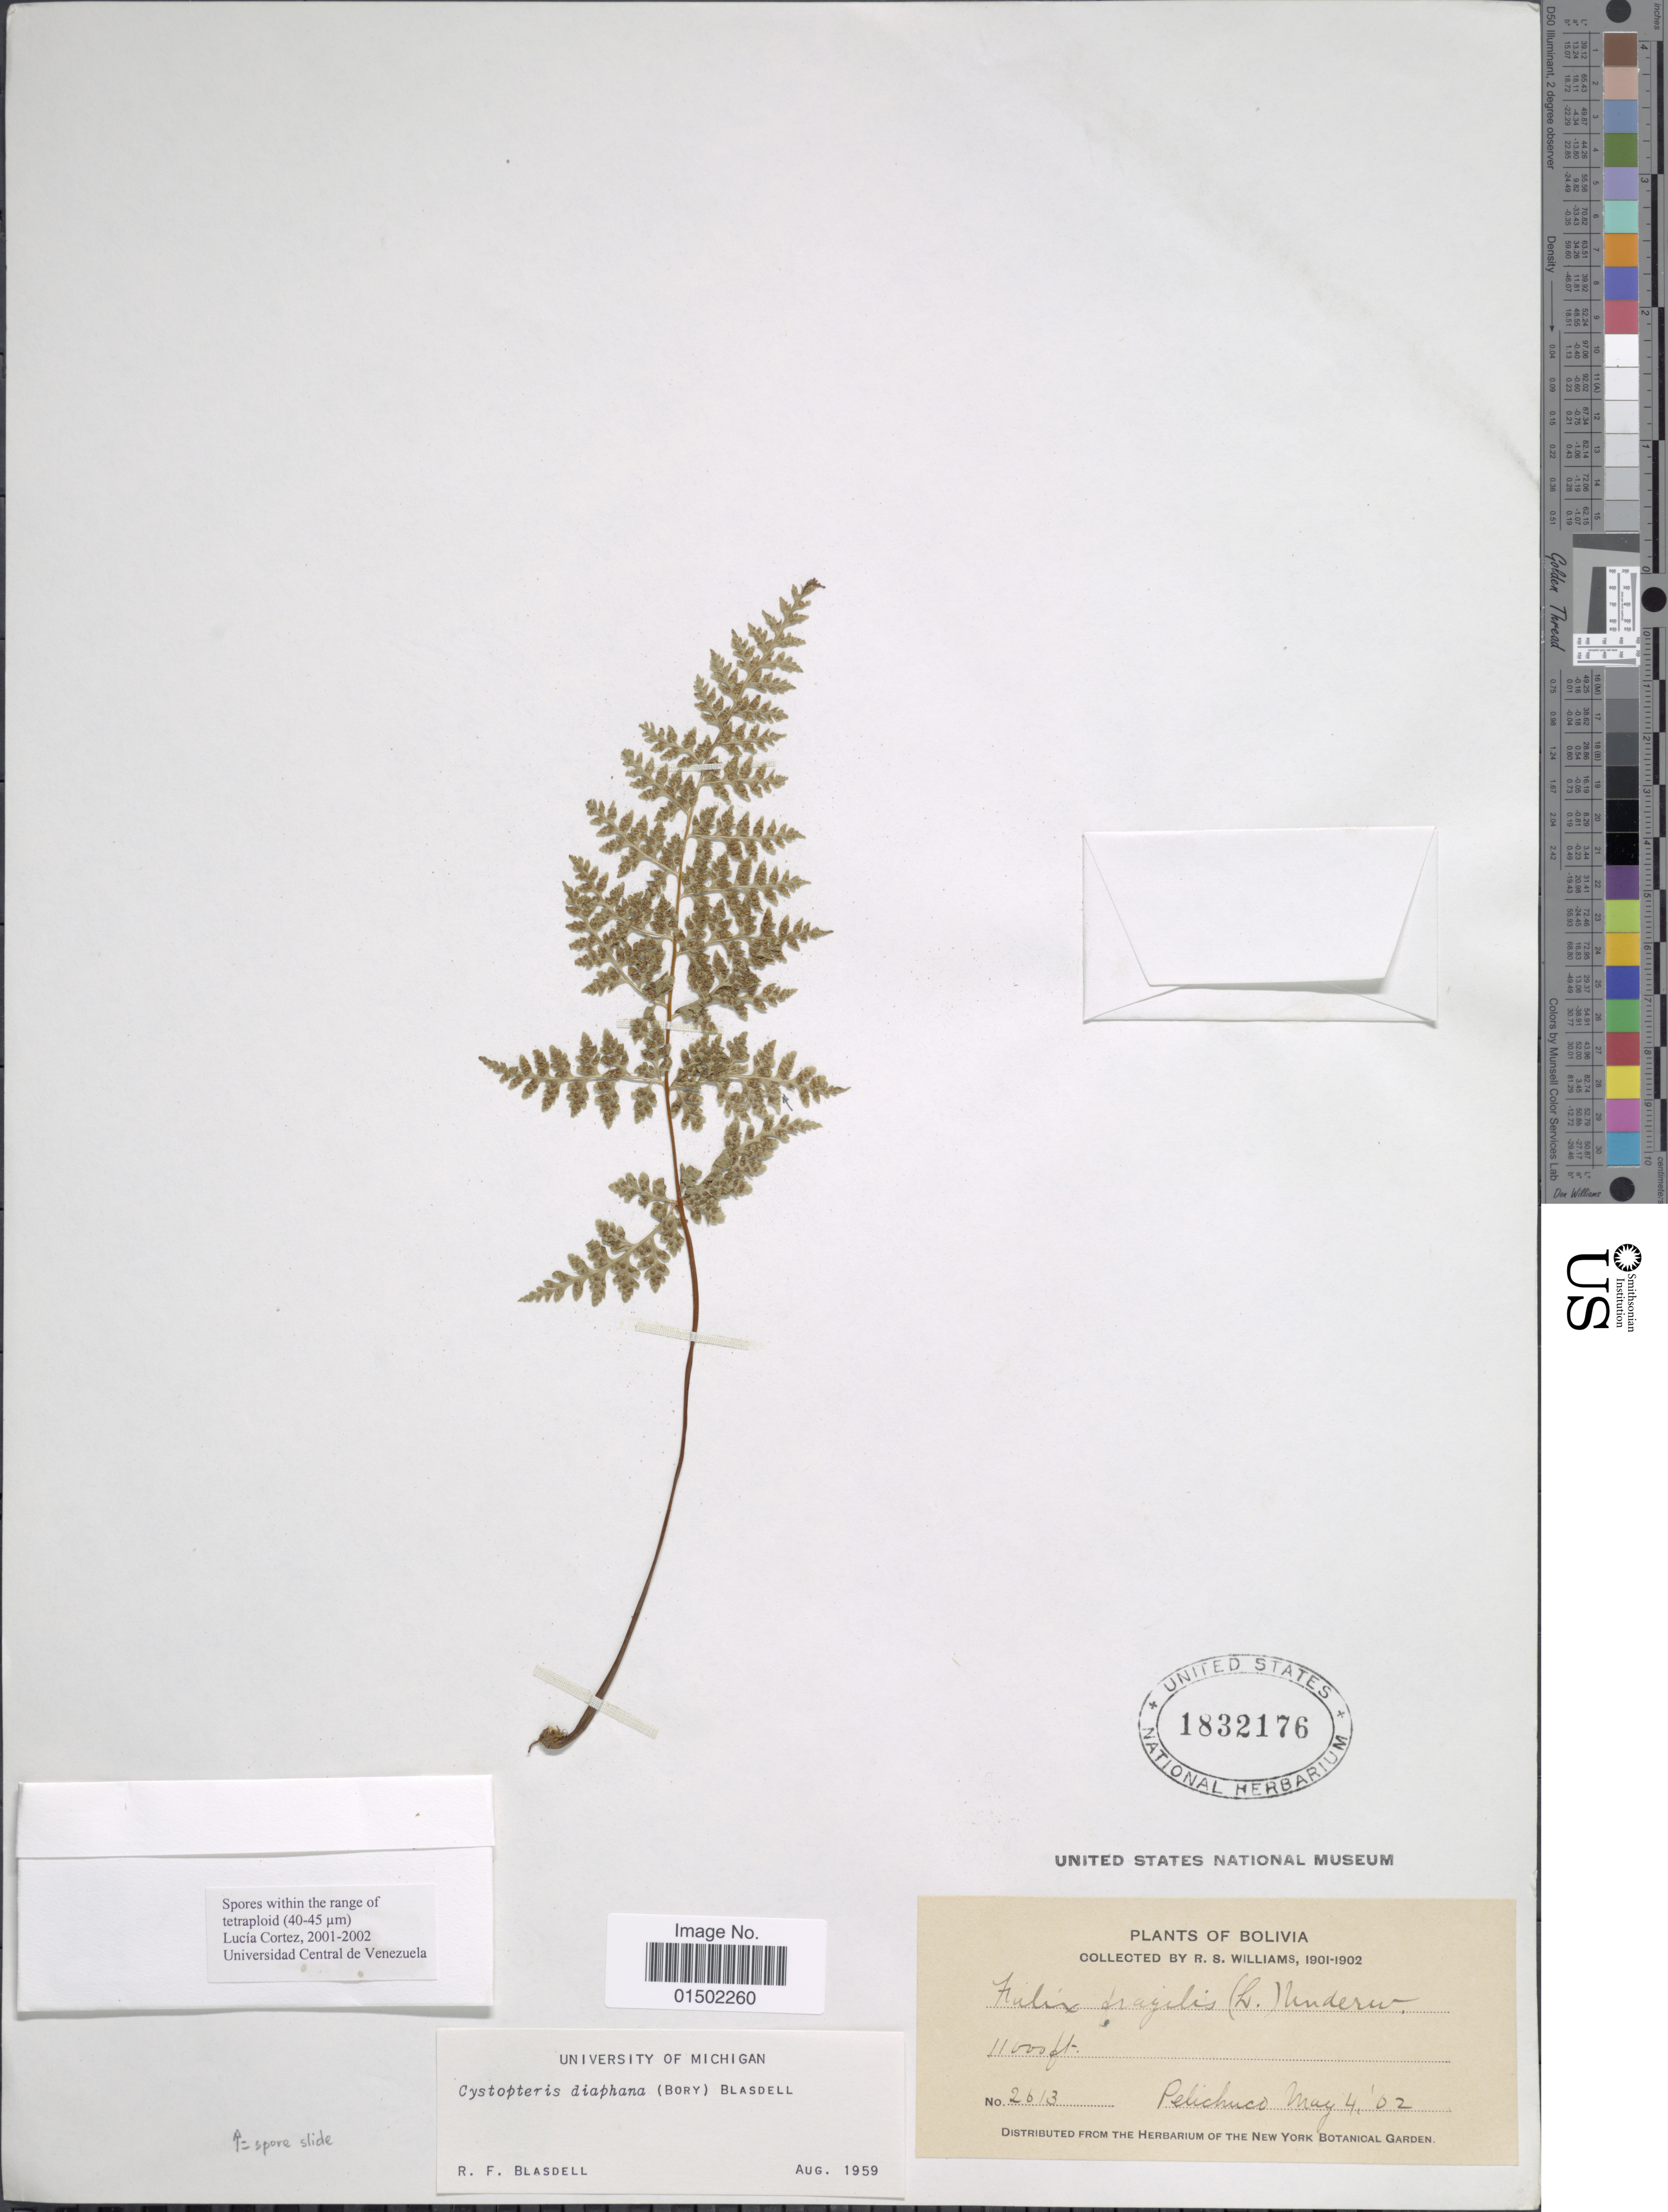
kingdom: Plantae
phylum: Tracheophyta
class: Polypodiopsida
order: Polypodiales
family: Cystopteridaceae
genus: Cystopteris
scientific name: Cystopteris diaphana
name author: (Bory) Blasdell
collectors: R. S. Williams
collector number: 2613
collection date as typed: May 4, '02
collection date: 1902-05-04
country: Bolivia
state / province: La Paz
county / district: Franz Tamayo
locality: Pelechuco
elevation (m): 3353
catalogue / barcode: US 1832176